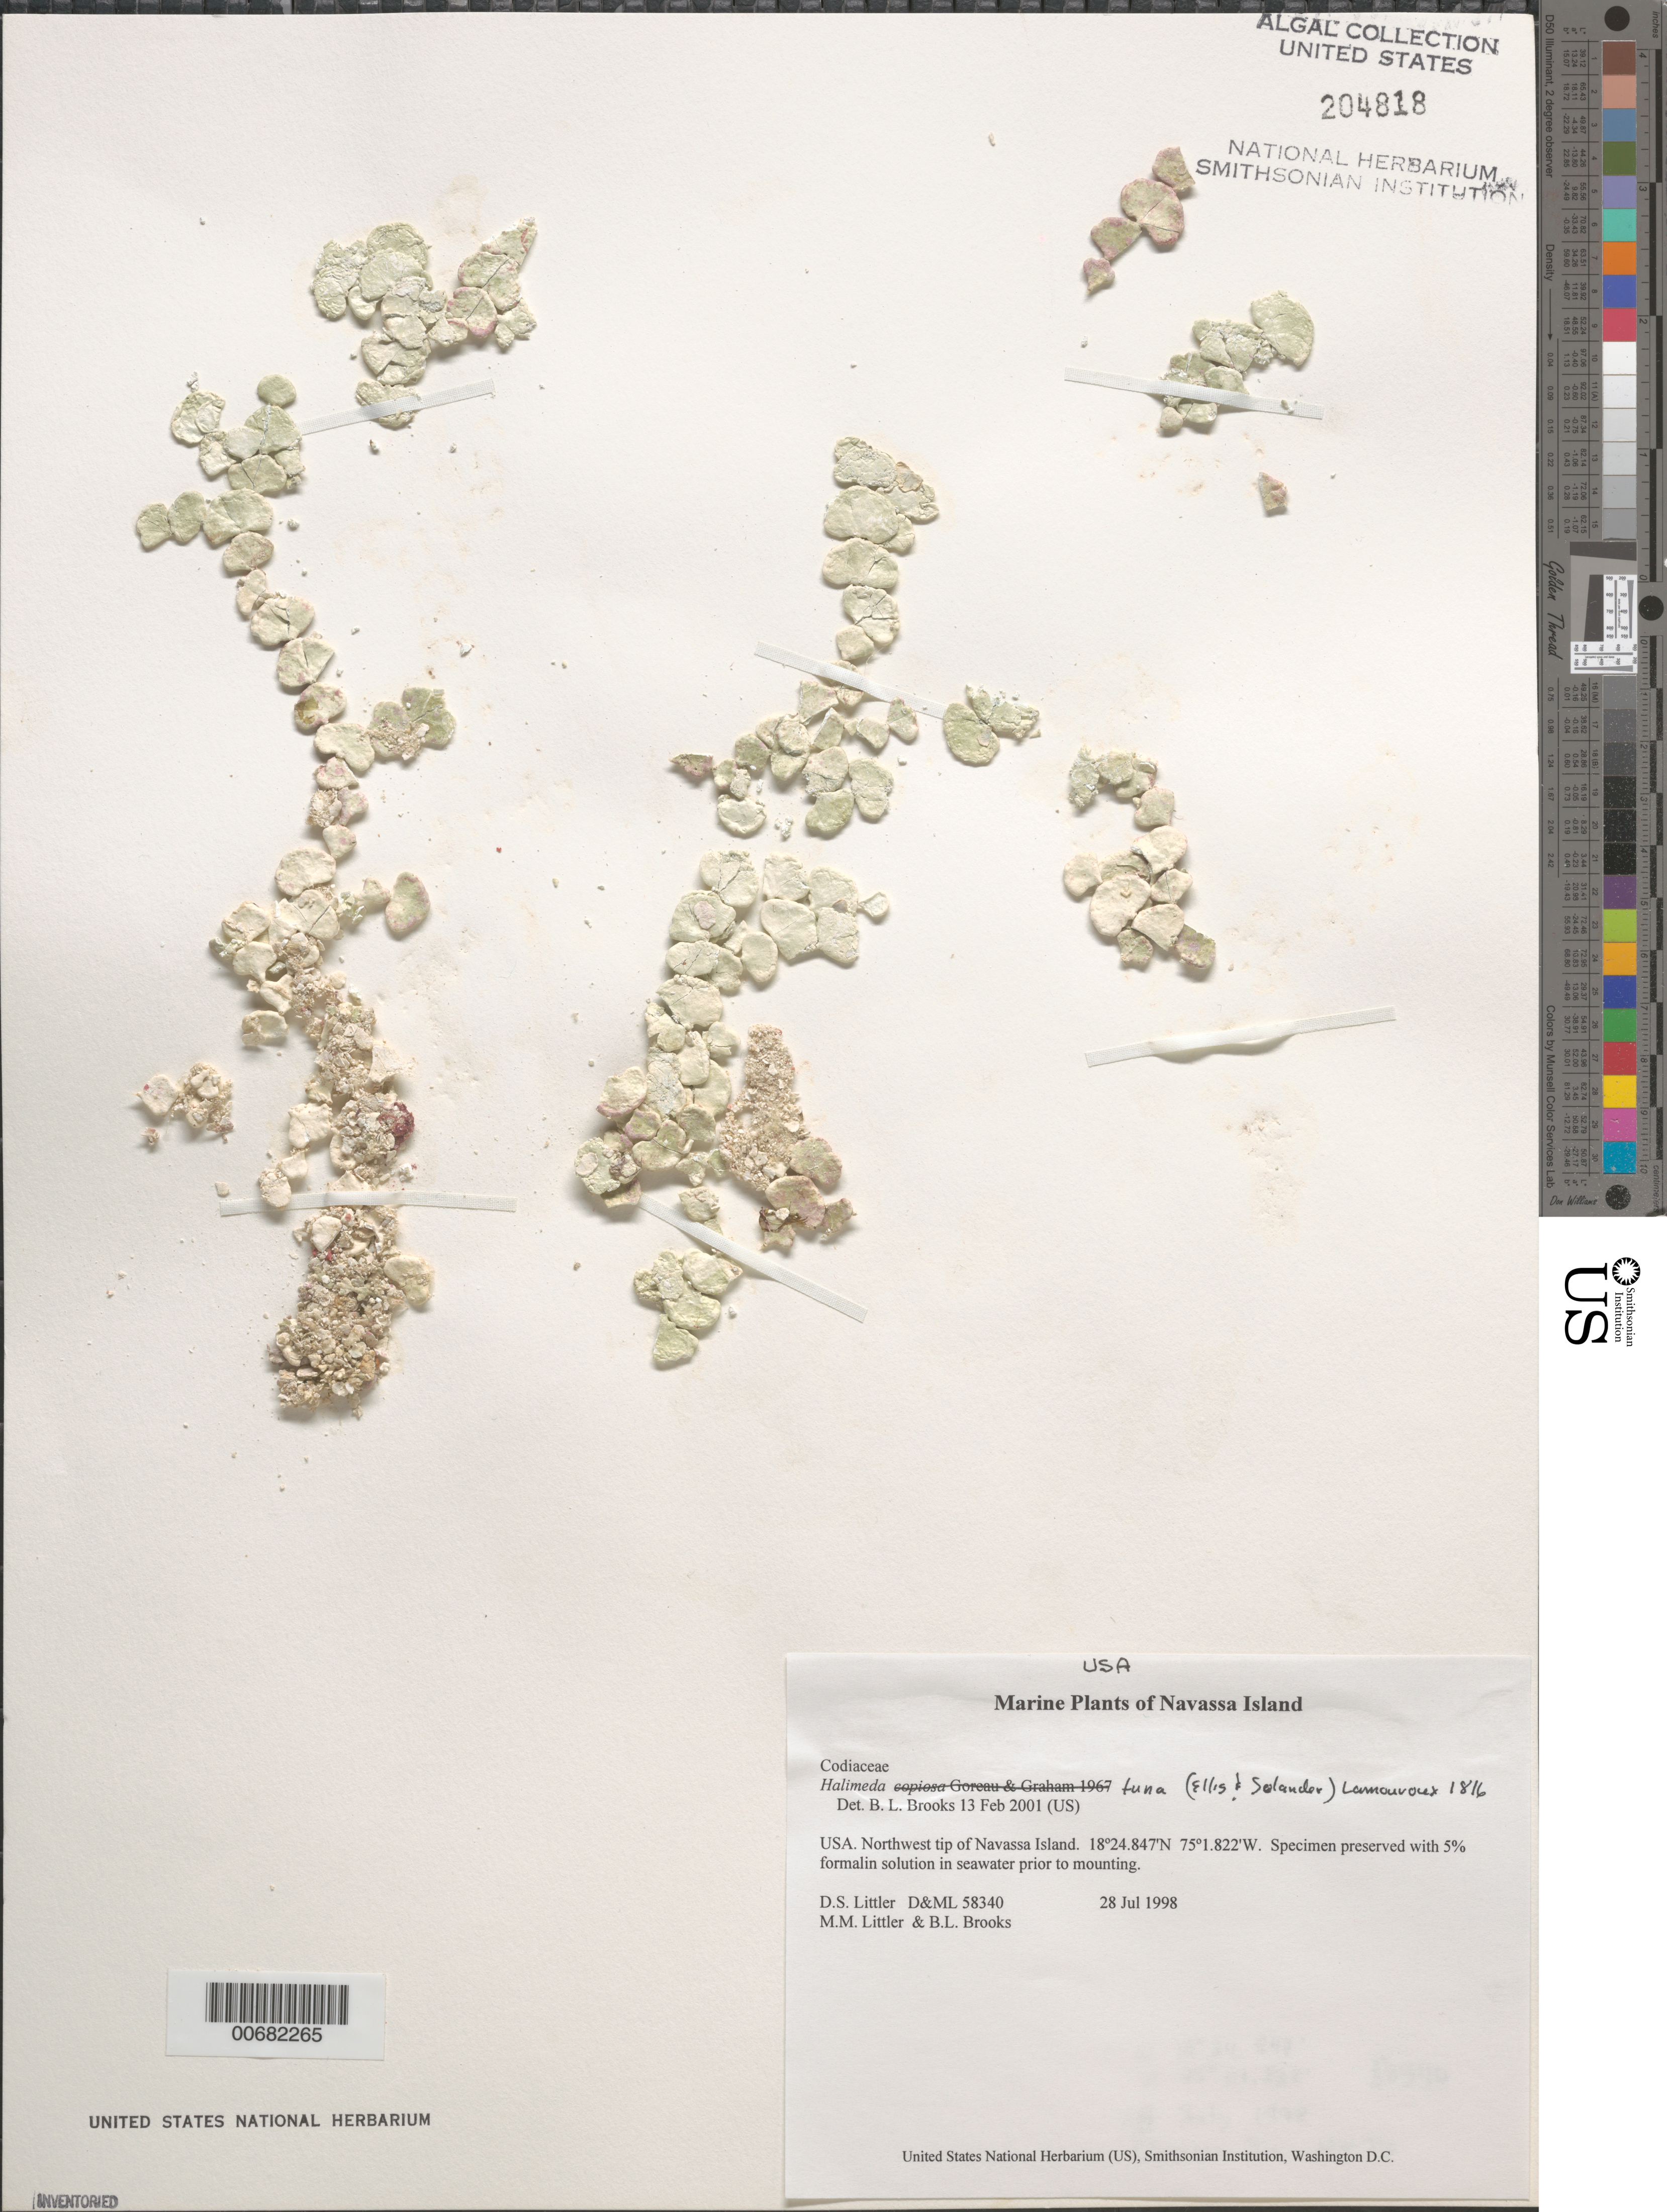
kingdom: Plantae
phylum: Chlorophyta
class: Ulvophyceae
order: Bryopsidales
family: Halimedaceae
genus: Halimeda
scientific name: Halimeda tuna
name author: (J. Ellis & Sol.) J.V.Lamouroux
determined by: Brooks, B. L., (BOT), Smithsonian Institution - National Museum of Natural History (UNITED STATES)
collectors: D. S. Littler, M. M. Littler & B. Brooks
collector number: D&ML 58340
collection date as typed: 28 Jul 1998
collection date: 1998-07-28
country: Navassa Island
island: Navassa Island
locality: Northwest tip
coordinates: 18 24.847' N, 75 1.822' W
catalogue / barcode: US 204818